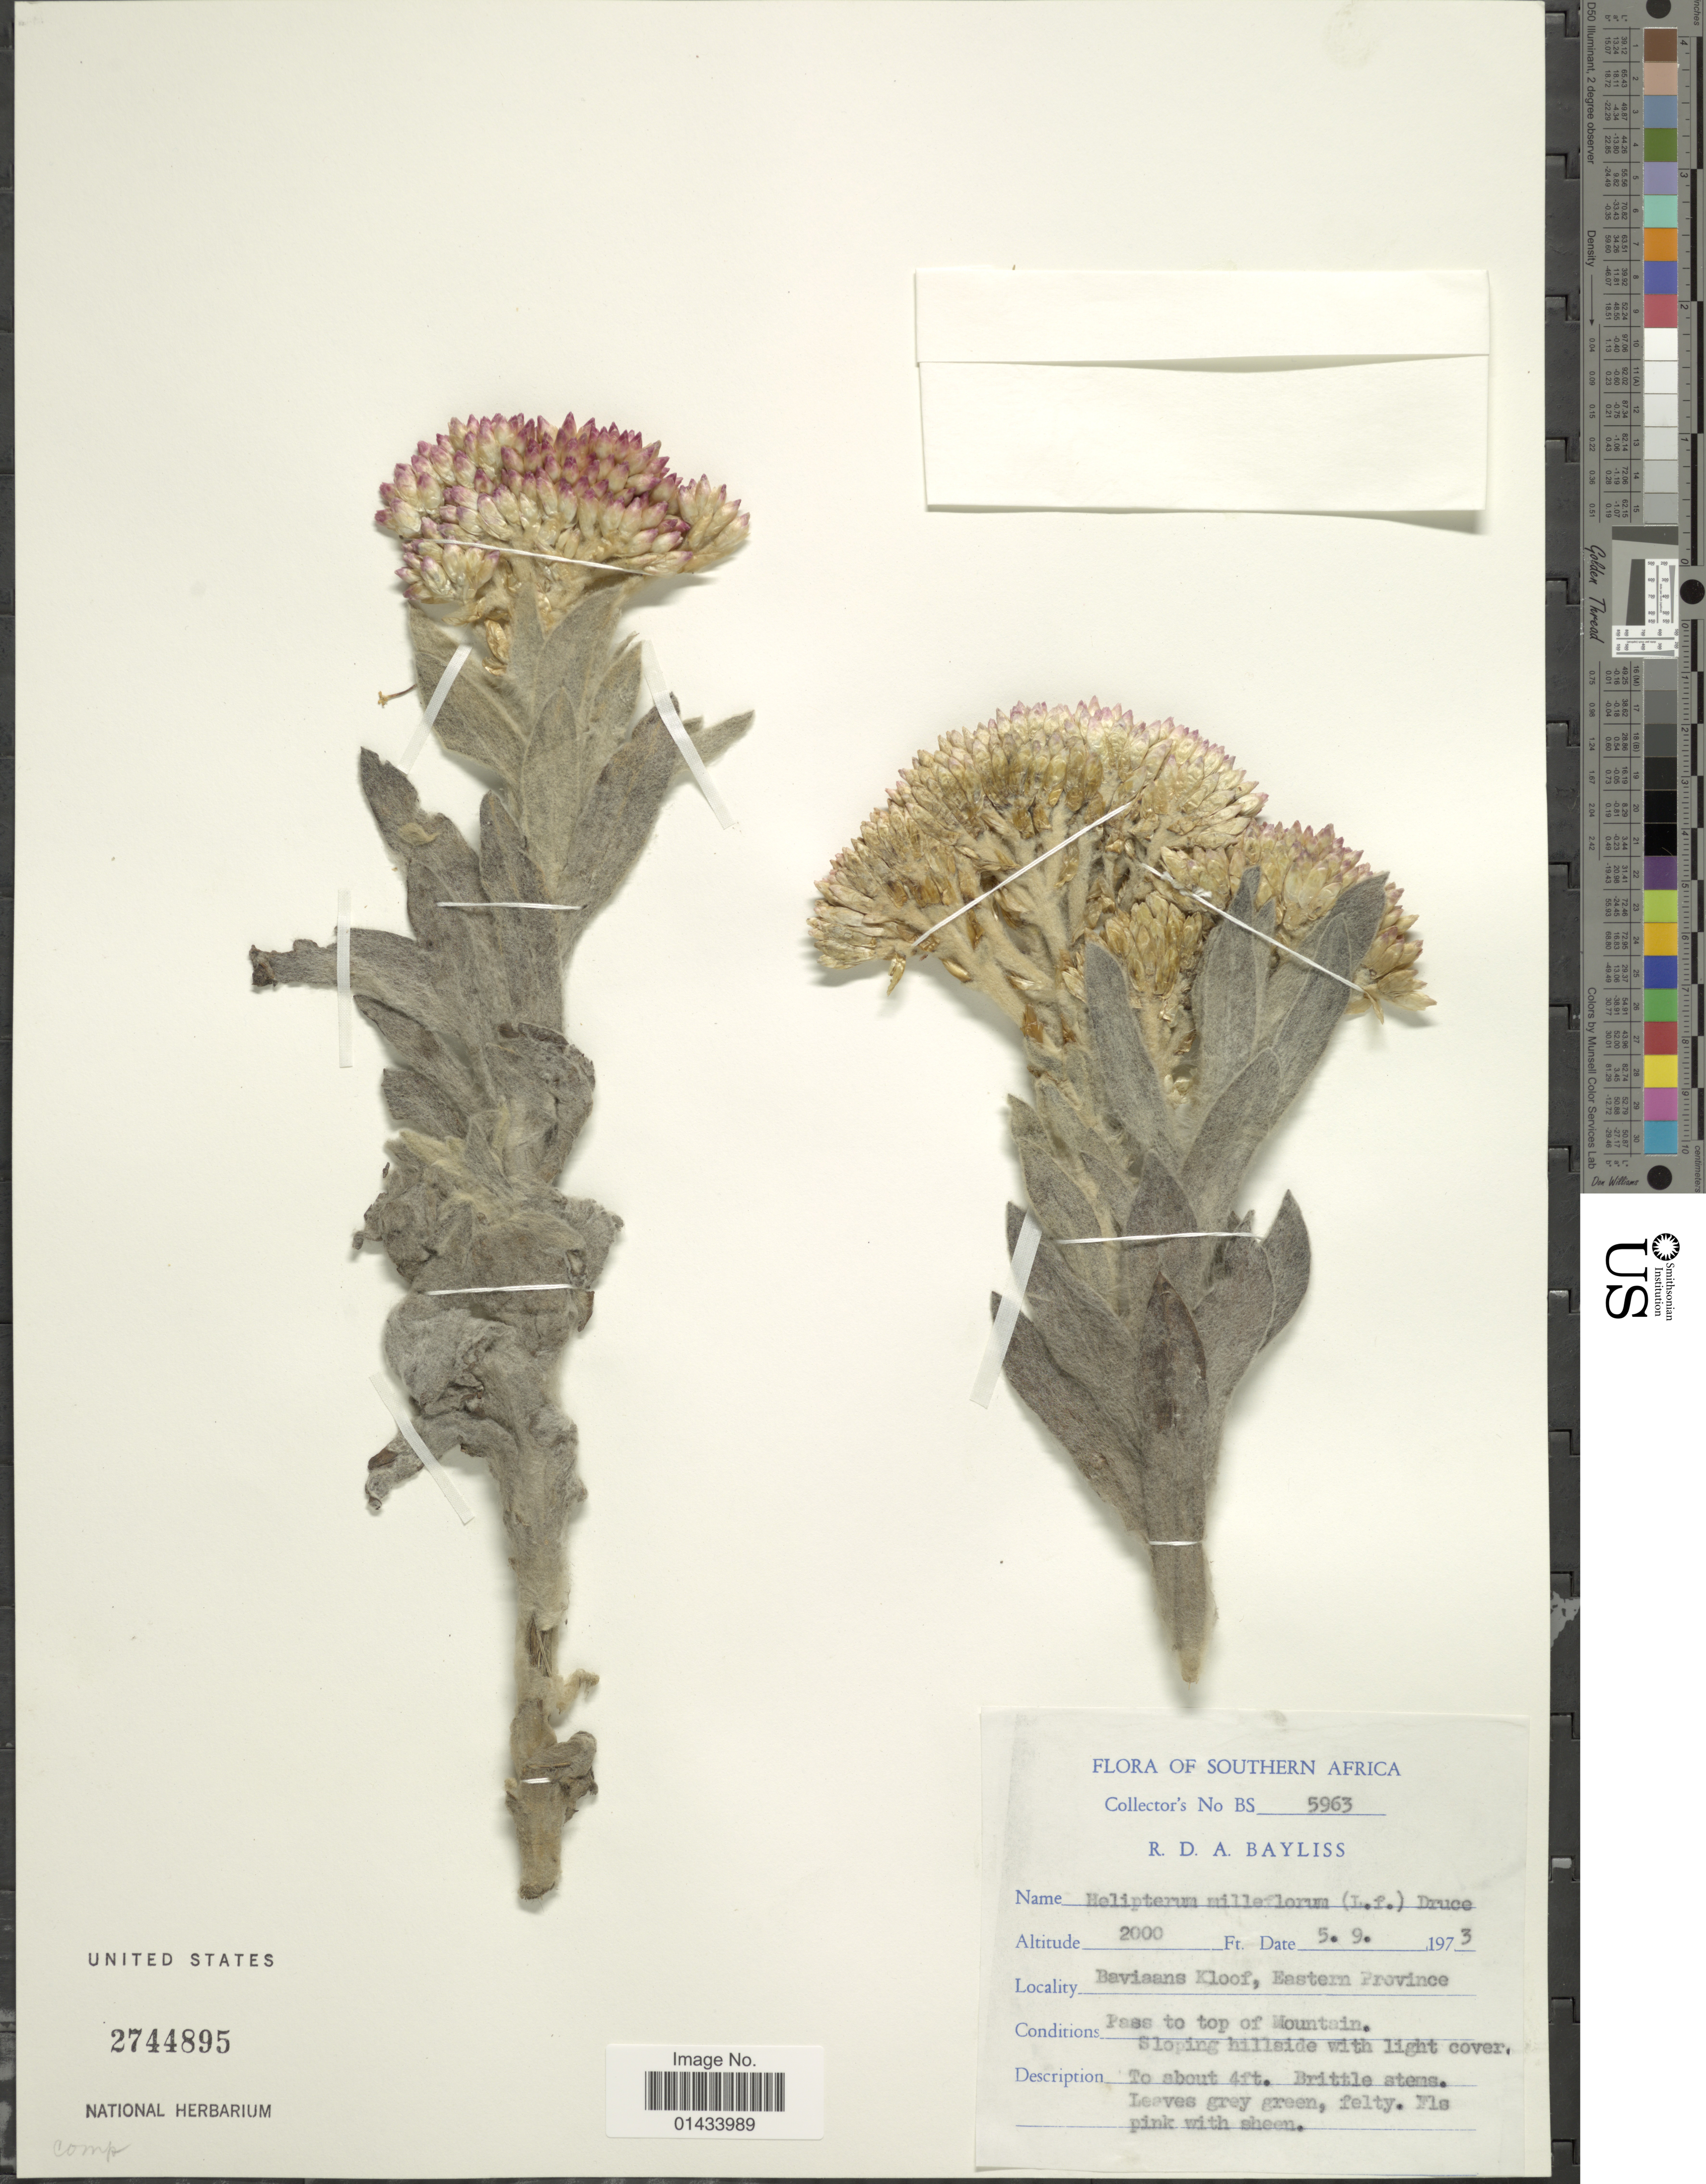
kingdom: Plantae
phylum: Tracheophyta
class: Magnoliopsida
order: Asterales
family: Asteraceae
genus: Syncarpha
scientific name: Syncarpha milleflorum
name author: (L. f.) B. Nord.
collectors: R. Bayliss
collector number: B5963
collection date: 1973-09-05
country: South Africa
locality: Southern Africa, Baviaans Kloof, Eastern Province, pass to top of mountain, sloping hillsides with light cover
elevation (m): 610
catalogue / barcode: US 2744895